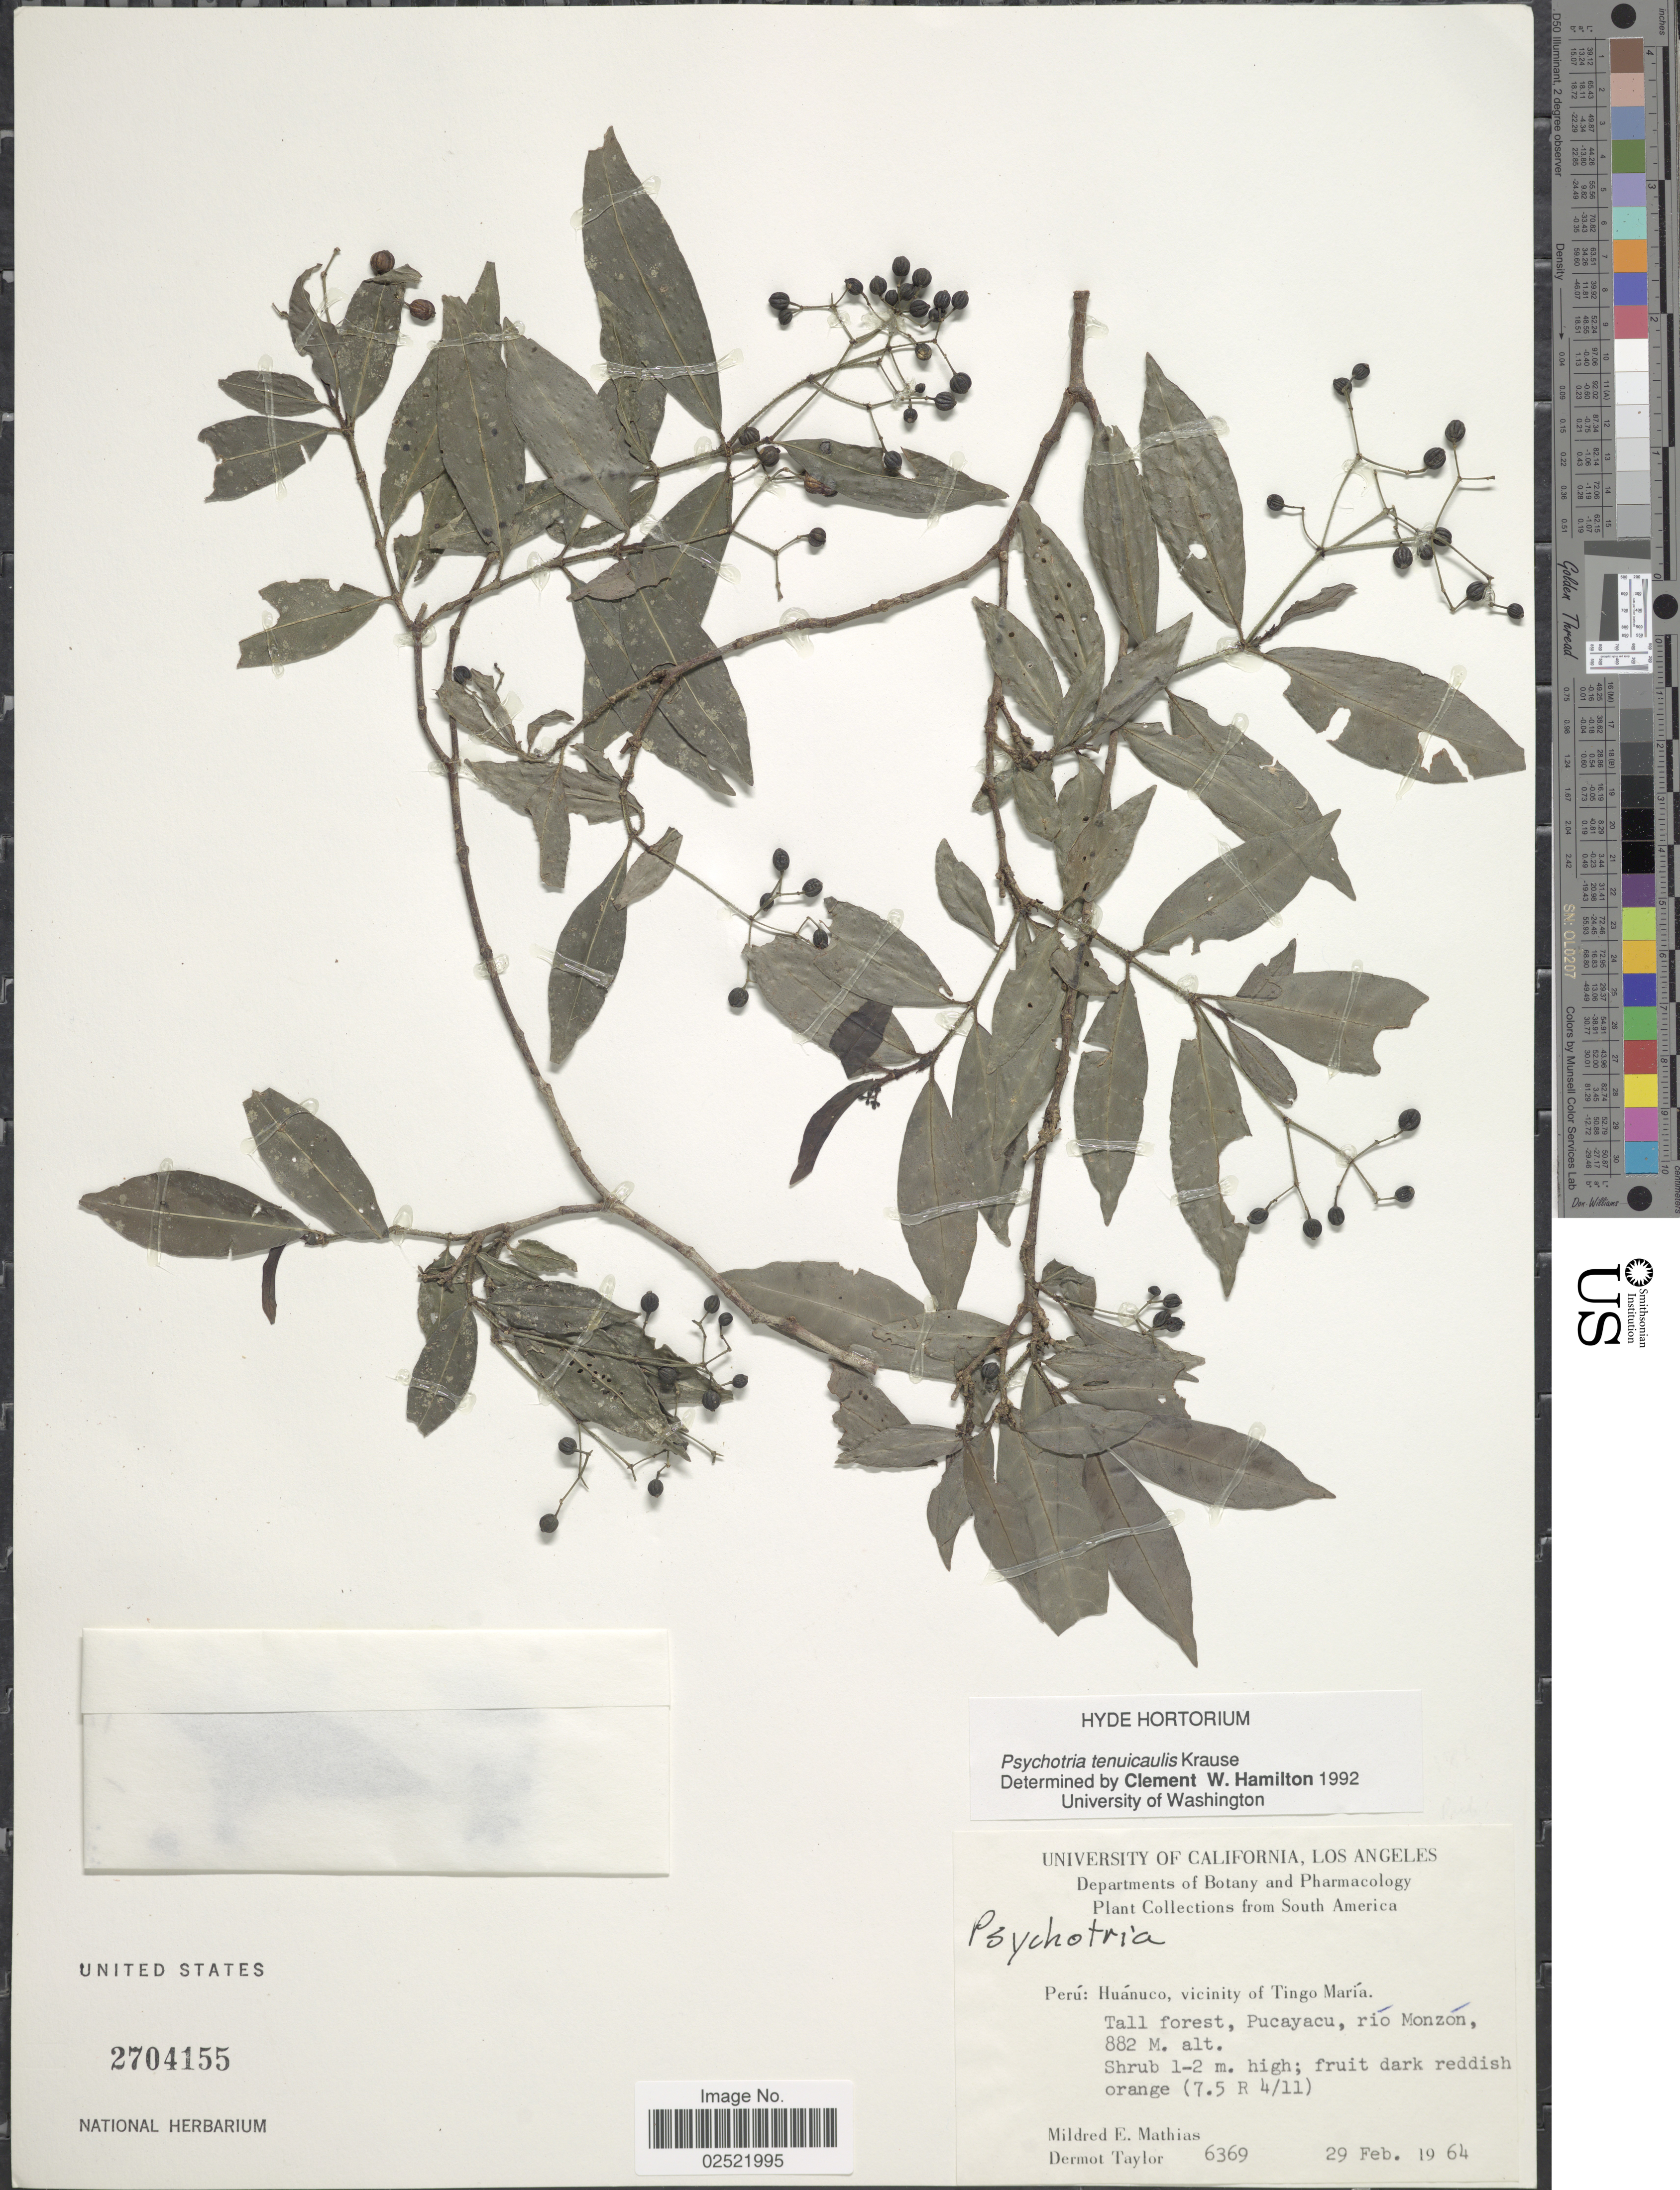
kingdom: Plantae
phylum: Tracheophyta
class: Magnoliopsida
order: Gentianales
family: Rubiaceae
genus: Psychotria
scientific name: Psychotria tenuicaulis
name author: K. Krause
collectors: M. E. Mathias & D. Taylor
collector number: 6369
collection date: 1964-02-29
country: Peru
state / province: Huánuco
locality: Peru: Huanuco, vicinity of Tingo Maria. Tall forest, Pucayacu, rio Monzon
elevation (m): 882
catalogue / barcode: US 2704155